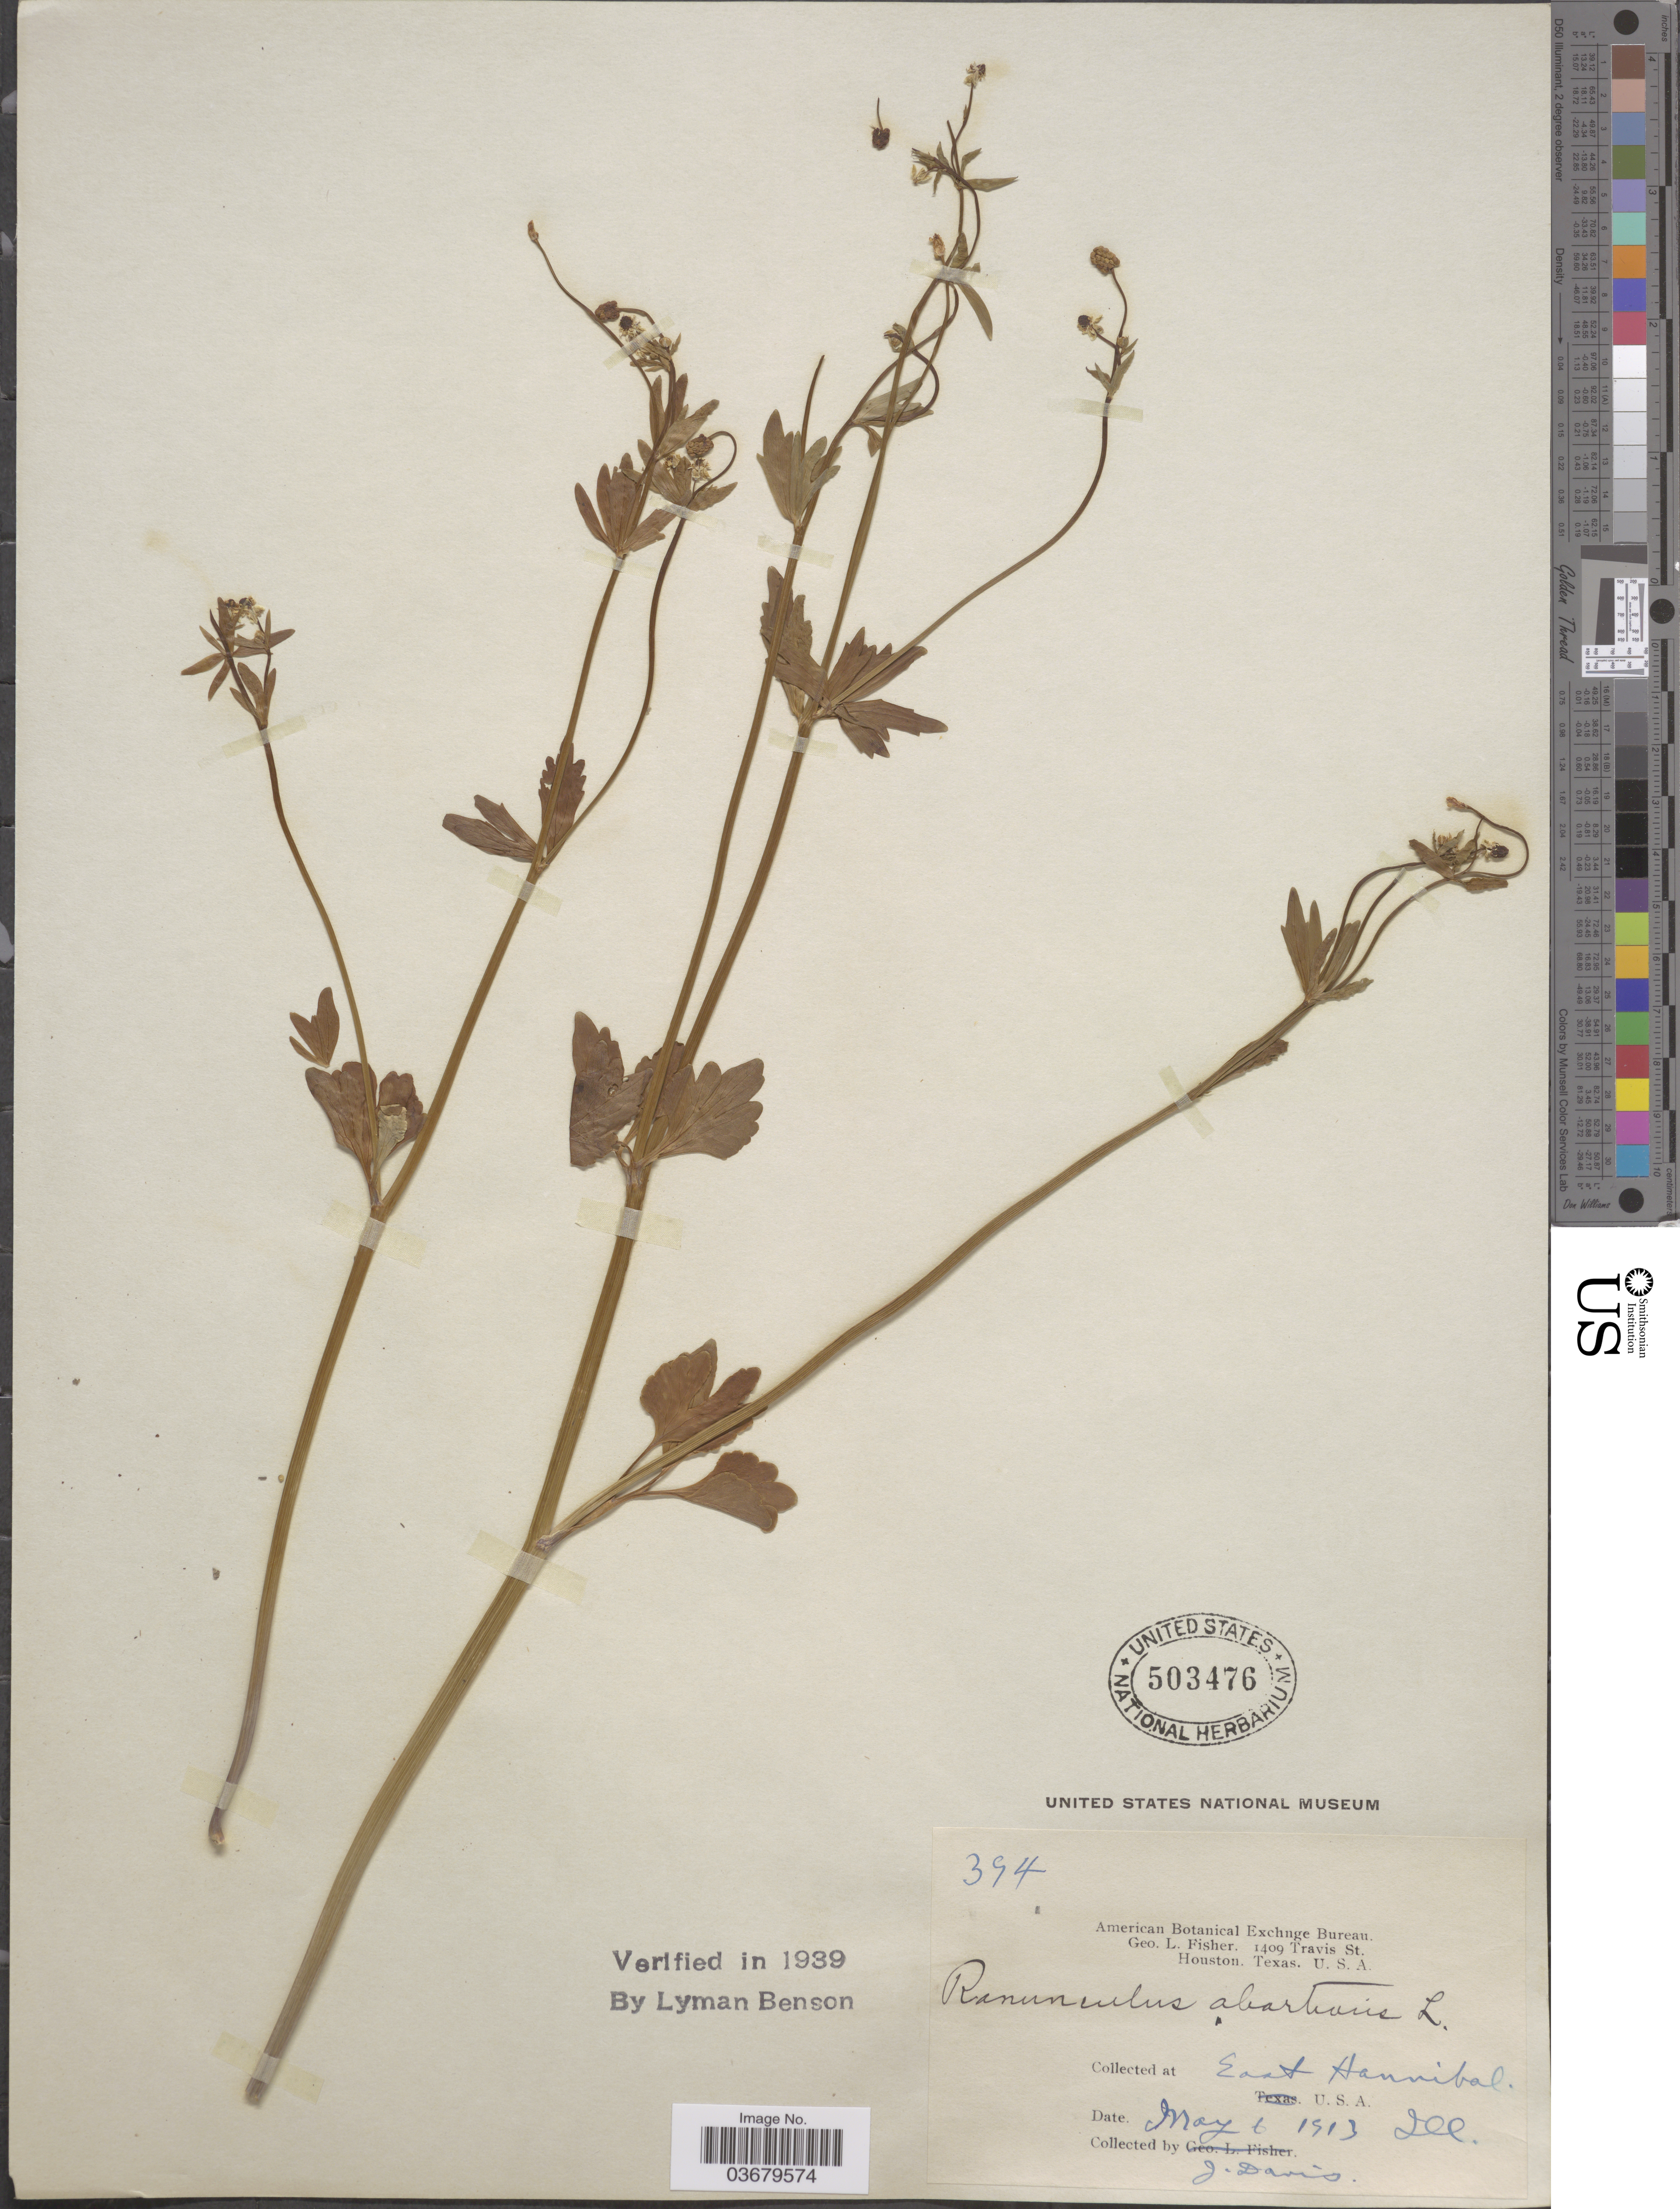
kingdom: Plantae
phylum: Tracheophyta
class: Magnoliopsida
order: Ranunculales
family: Ranunculaceae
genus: Ranunculus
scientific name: Ranunculus abortivus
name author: L.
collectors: J. Davis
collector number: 394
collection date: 1913-05-06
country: United States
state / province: Illinois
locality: East Hannibal.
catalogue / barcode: US 503476